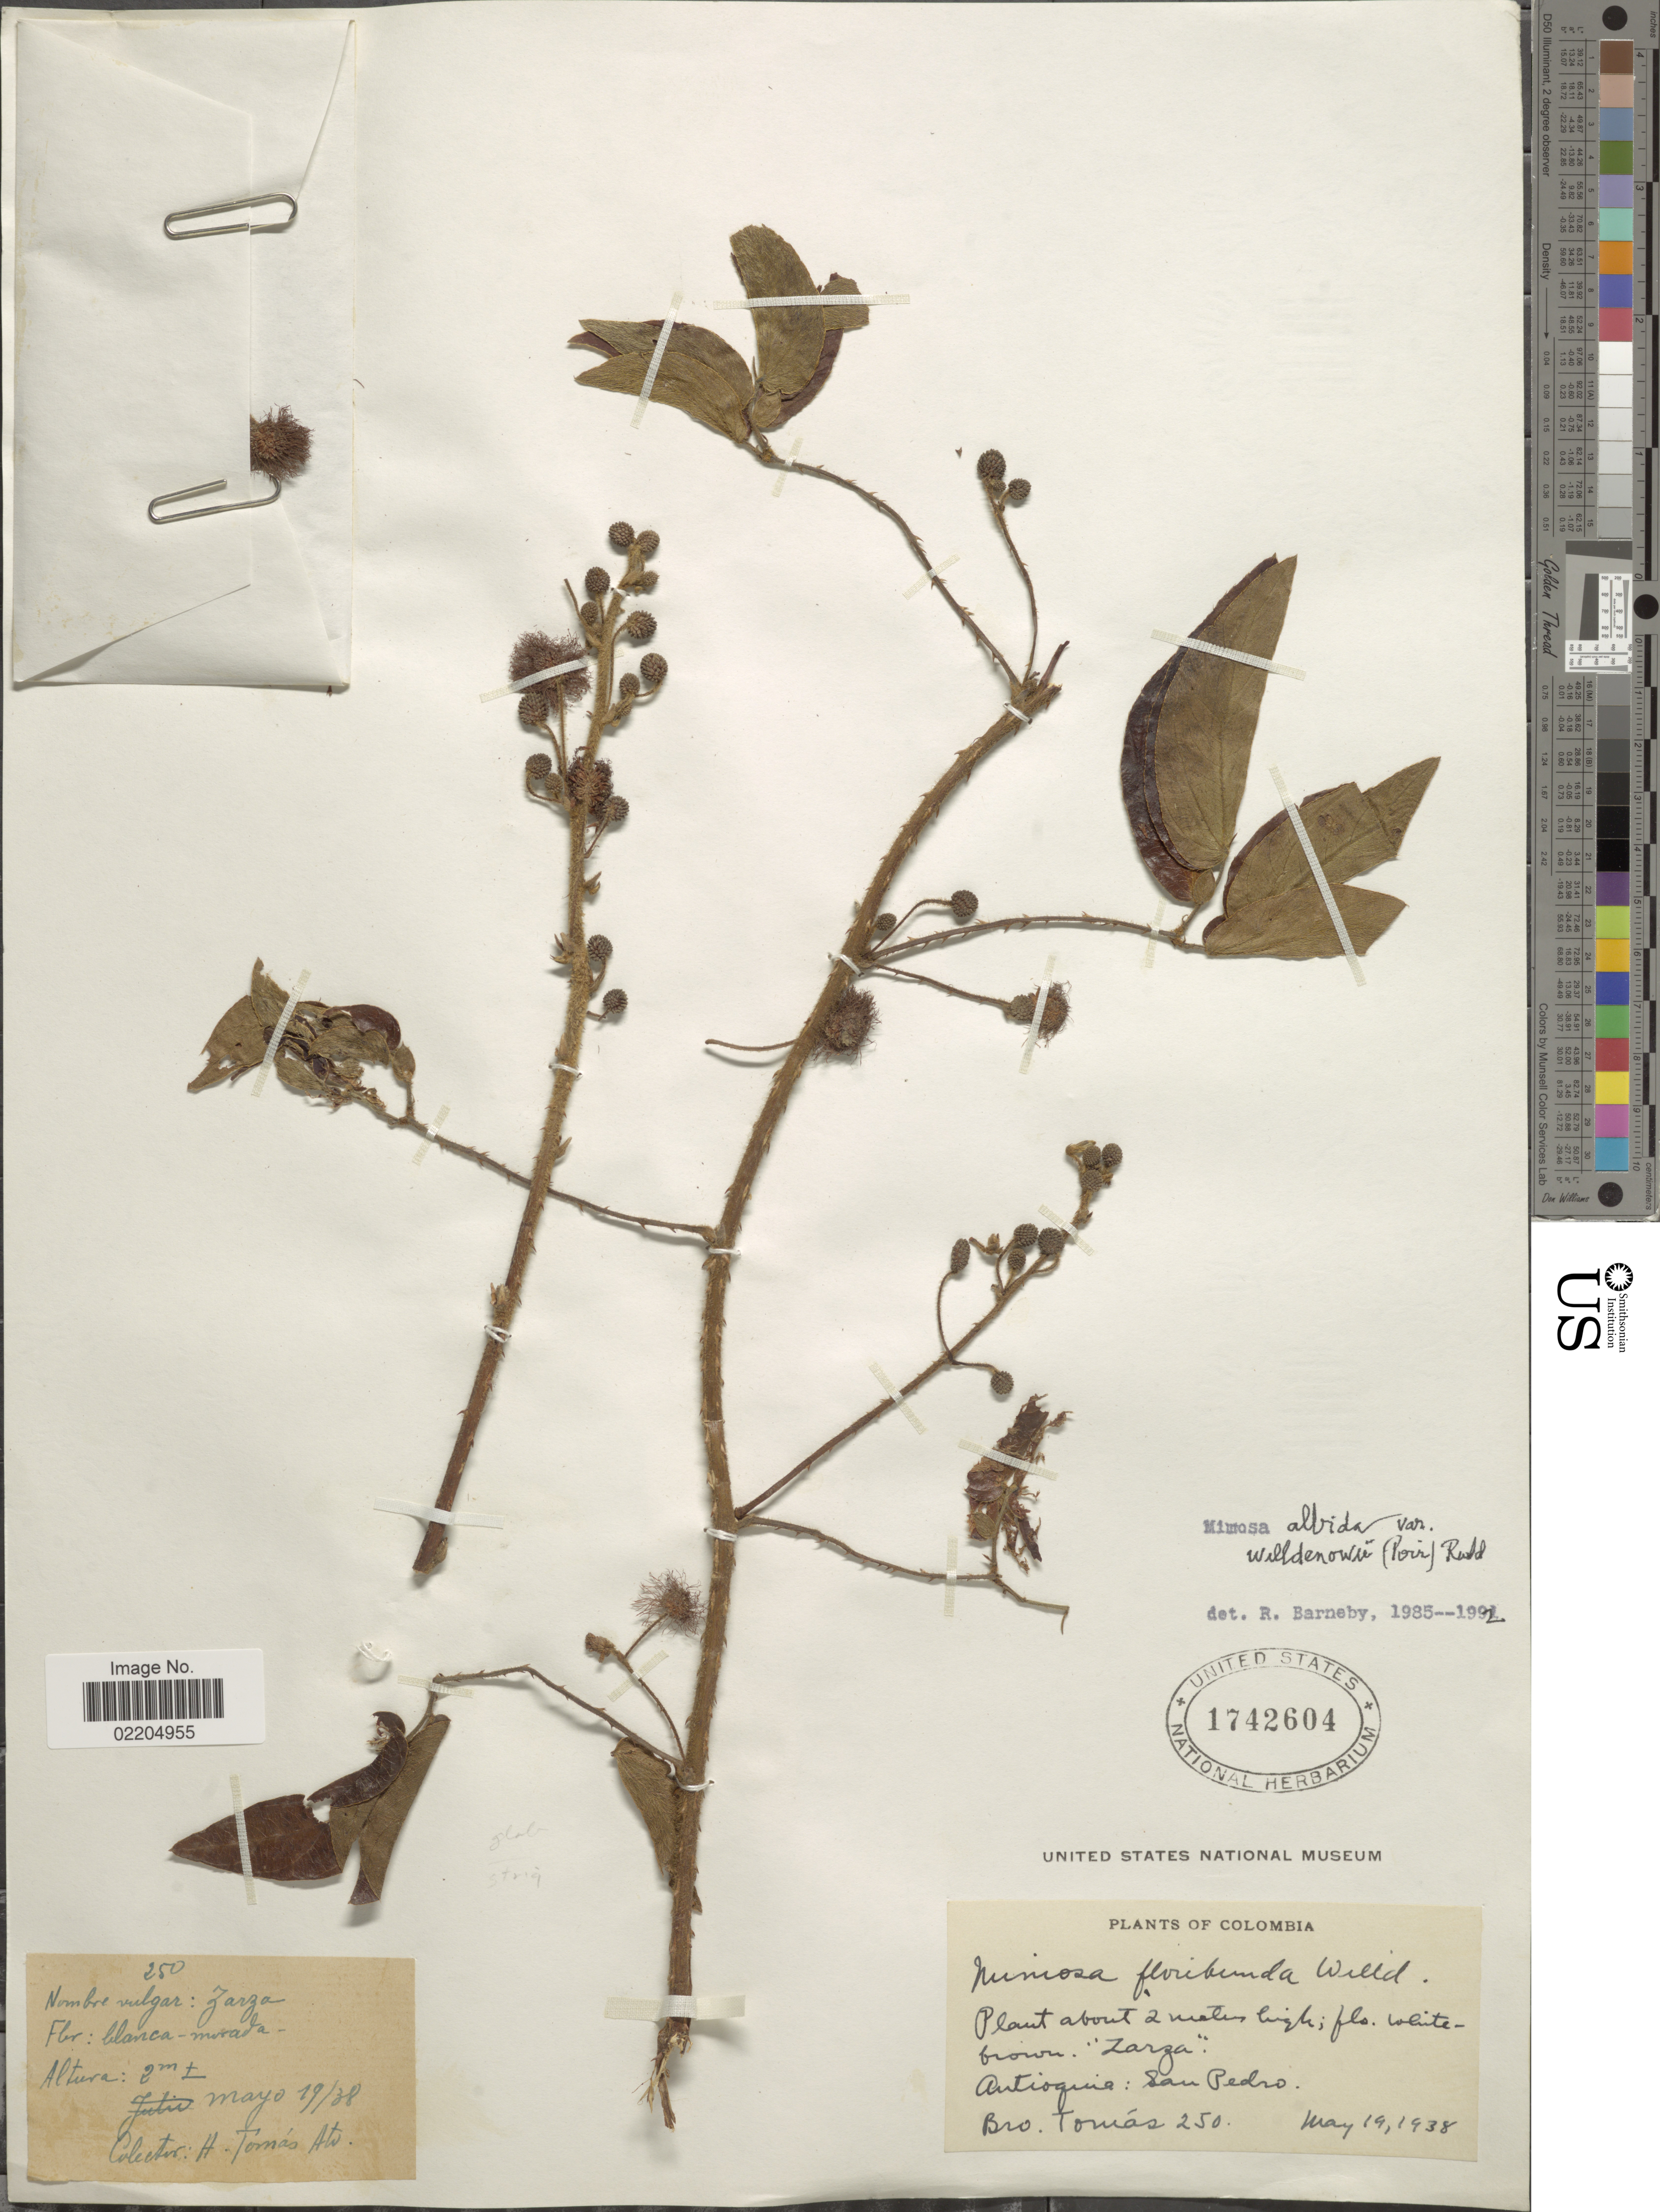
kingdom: Plantae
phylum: Tracheophyta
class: Magnoliopsida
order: Fabales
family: Fabaceae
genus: Mimosa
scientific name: Mimosa albida var. willdenowii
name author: (Poir.) Rudd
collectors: B. Tomas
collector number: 250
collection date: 1938-05-19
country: Colombia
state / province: Antioquia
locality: San Pedro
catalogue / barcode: US 1742604